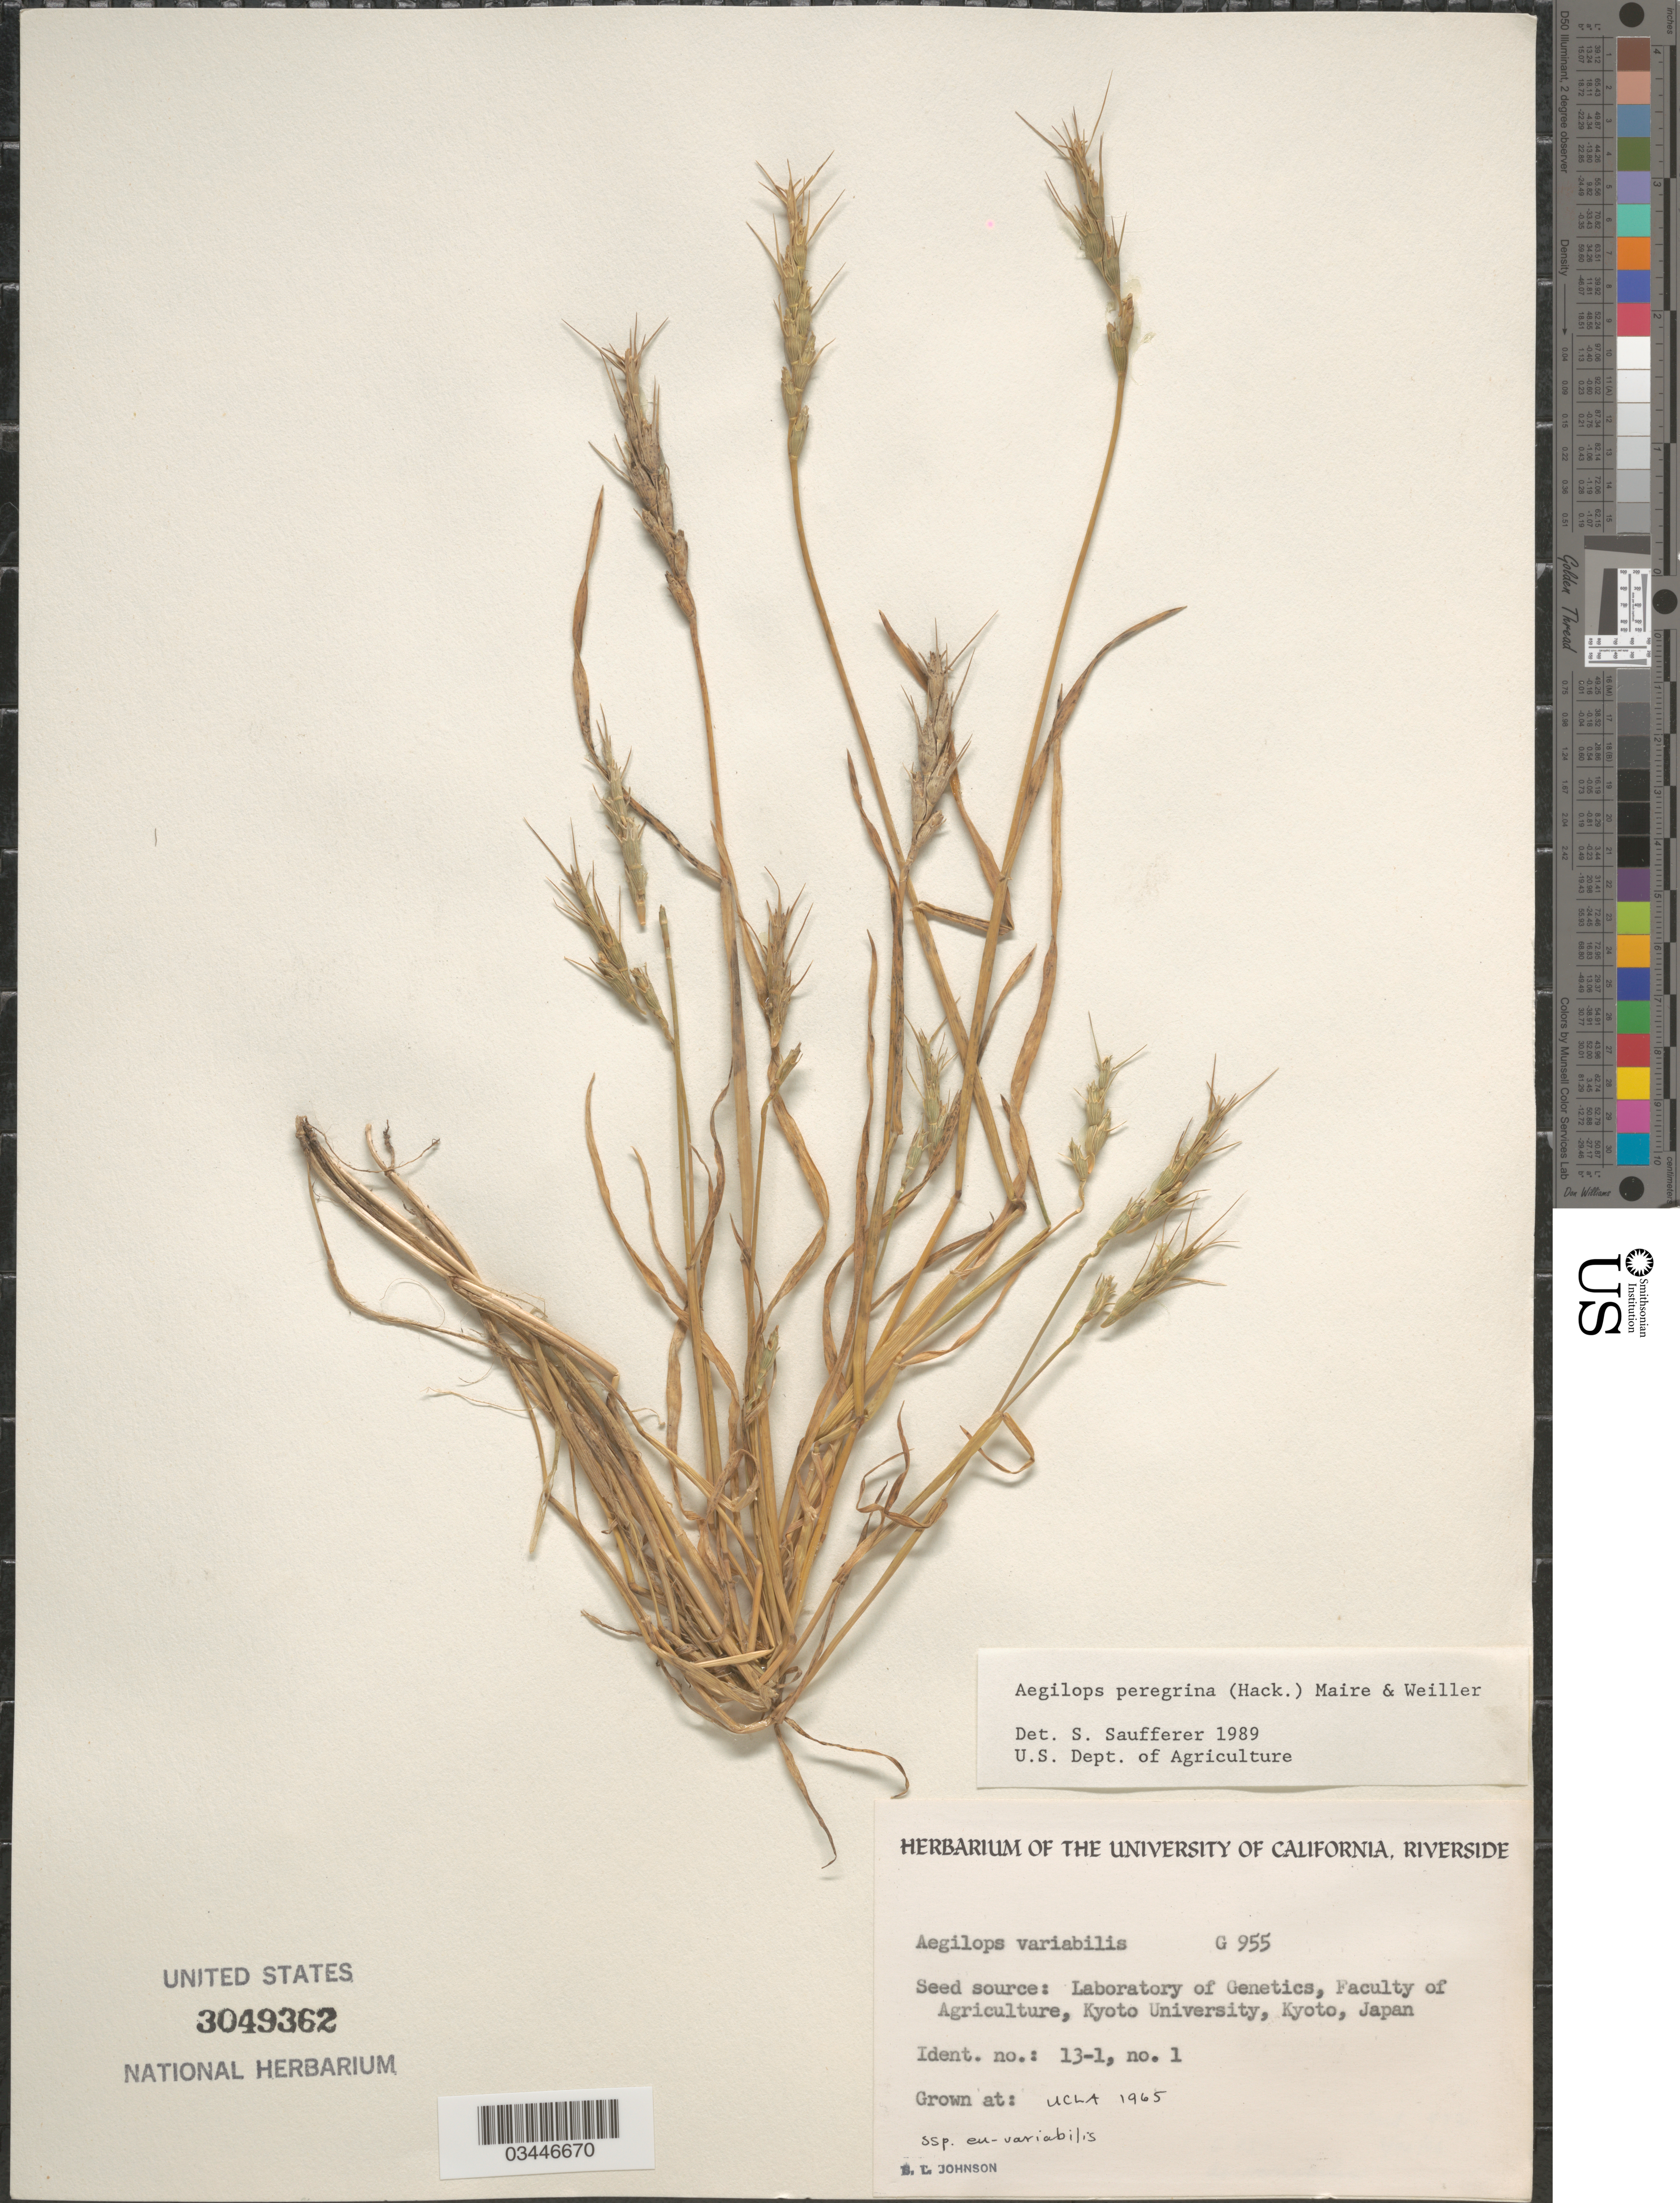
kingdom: Plantae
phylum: Tracheophyta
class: Liliopsida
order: Poales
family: Poaceae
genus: Aegilops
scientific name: Aegilops peregrina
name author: (Hack.) Eig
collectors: B. Johnson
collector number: G955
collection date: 1965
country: United States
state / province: California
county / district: Los Angeles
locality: UCLA.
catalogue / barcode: US 3049362